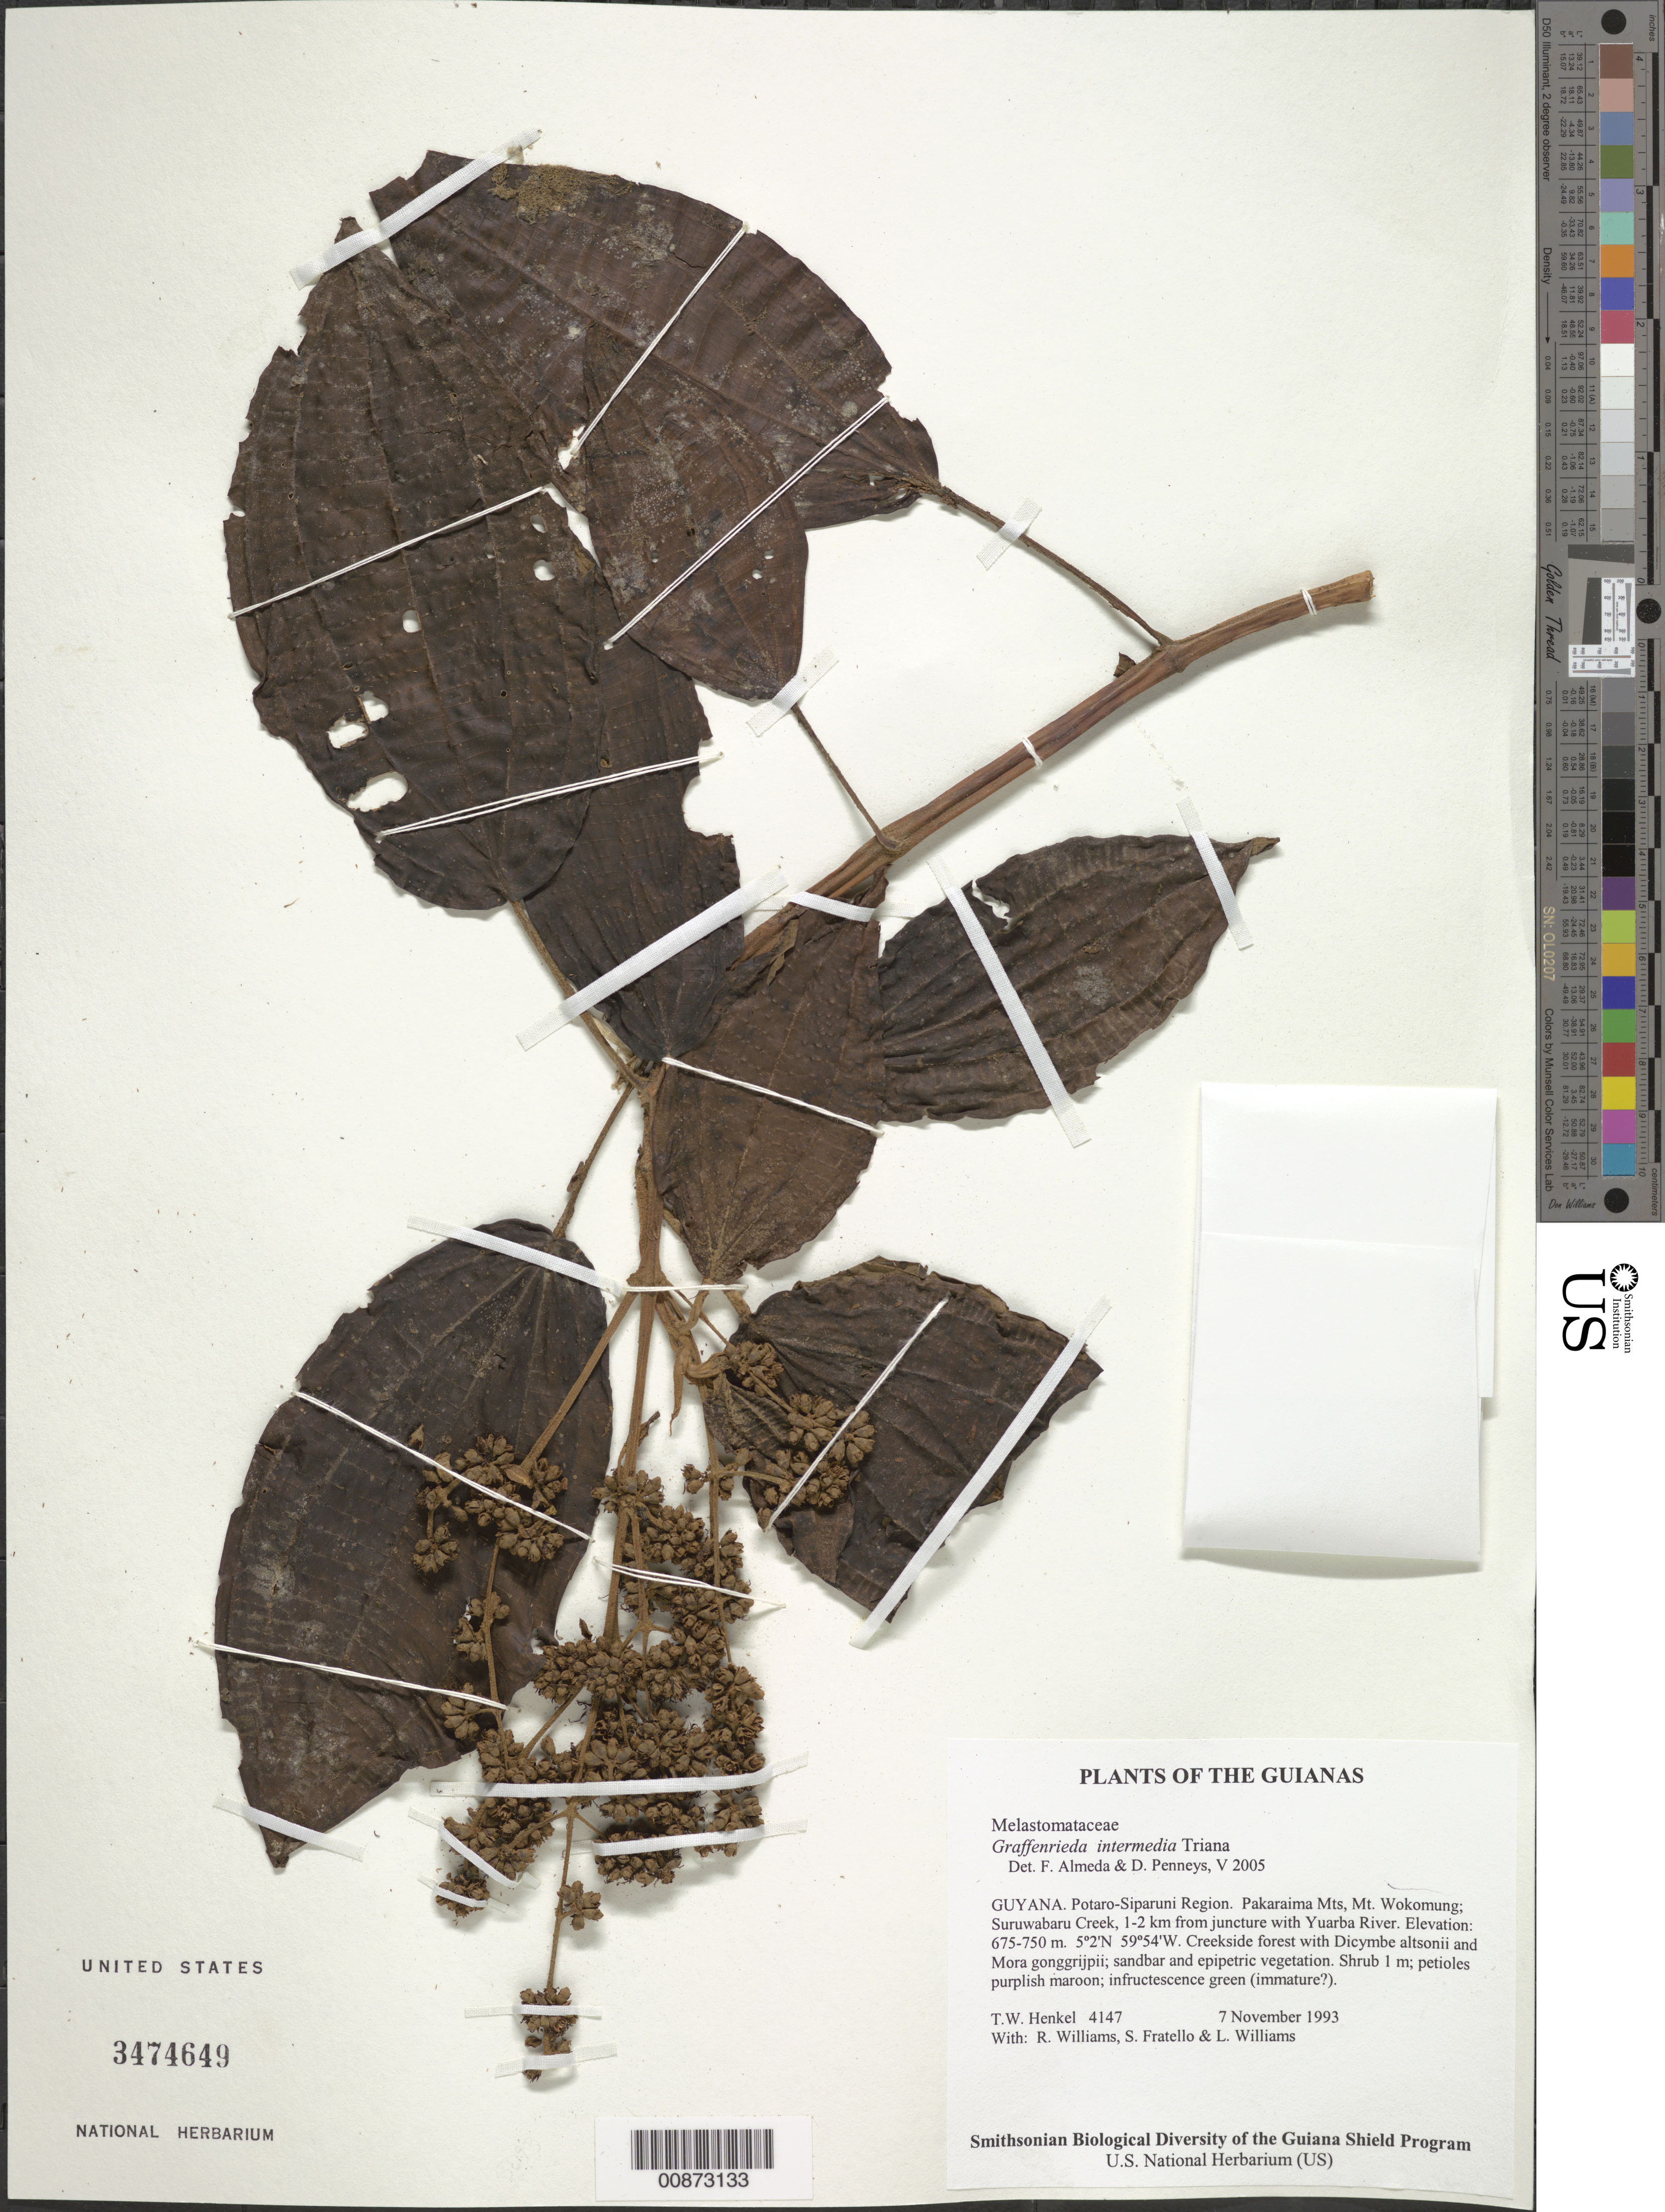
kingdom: Plantae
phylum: Tracheophyta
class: Magnoliopsida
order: Myrtales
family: Melastomataceae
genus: Graffenrieda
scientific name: Graffenrieda intermedia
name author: Triana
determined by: Almeda, F.; Penneys, D. S.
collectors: T. Henkel, R. Williams, S. Fratello & L. Williams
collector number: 4147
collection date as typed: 7 November 1993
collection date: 1993-11-07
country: Guyana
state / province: Potaro-Siparuni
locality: Pakaraima Mts, Mt. Wokomung; Suruwabaru Creek, 1-2 km from juncture with Yuarba River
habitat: Creekside forest with Dicymbe altsonii and Mora gonggrijpii; sandbar and epipetric vegetation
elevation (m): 675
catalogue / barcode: US 3474649